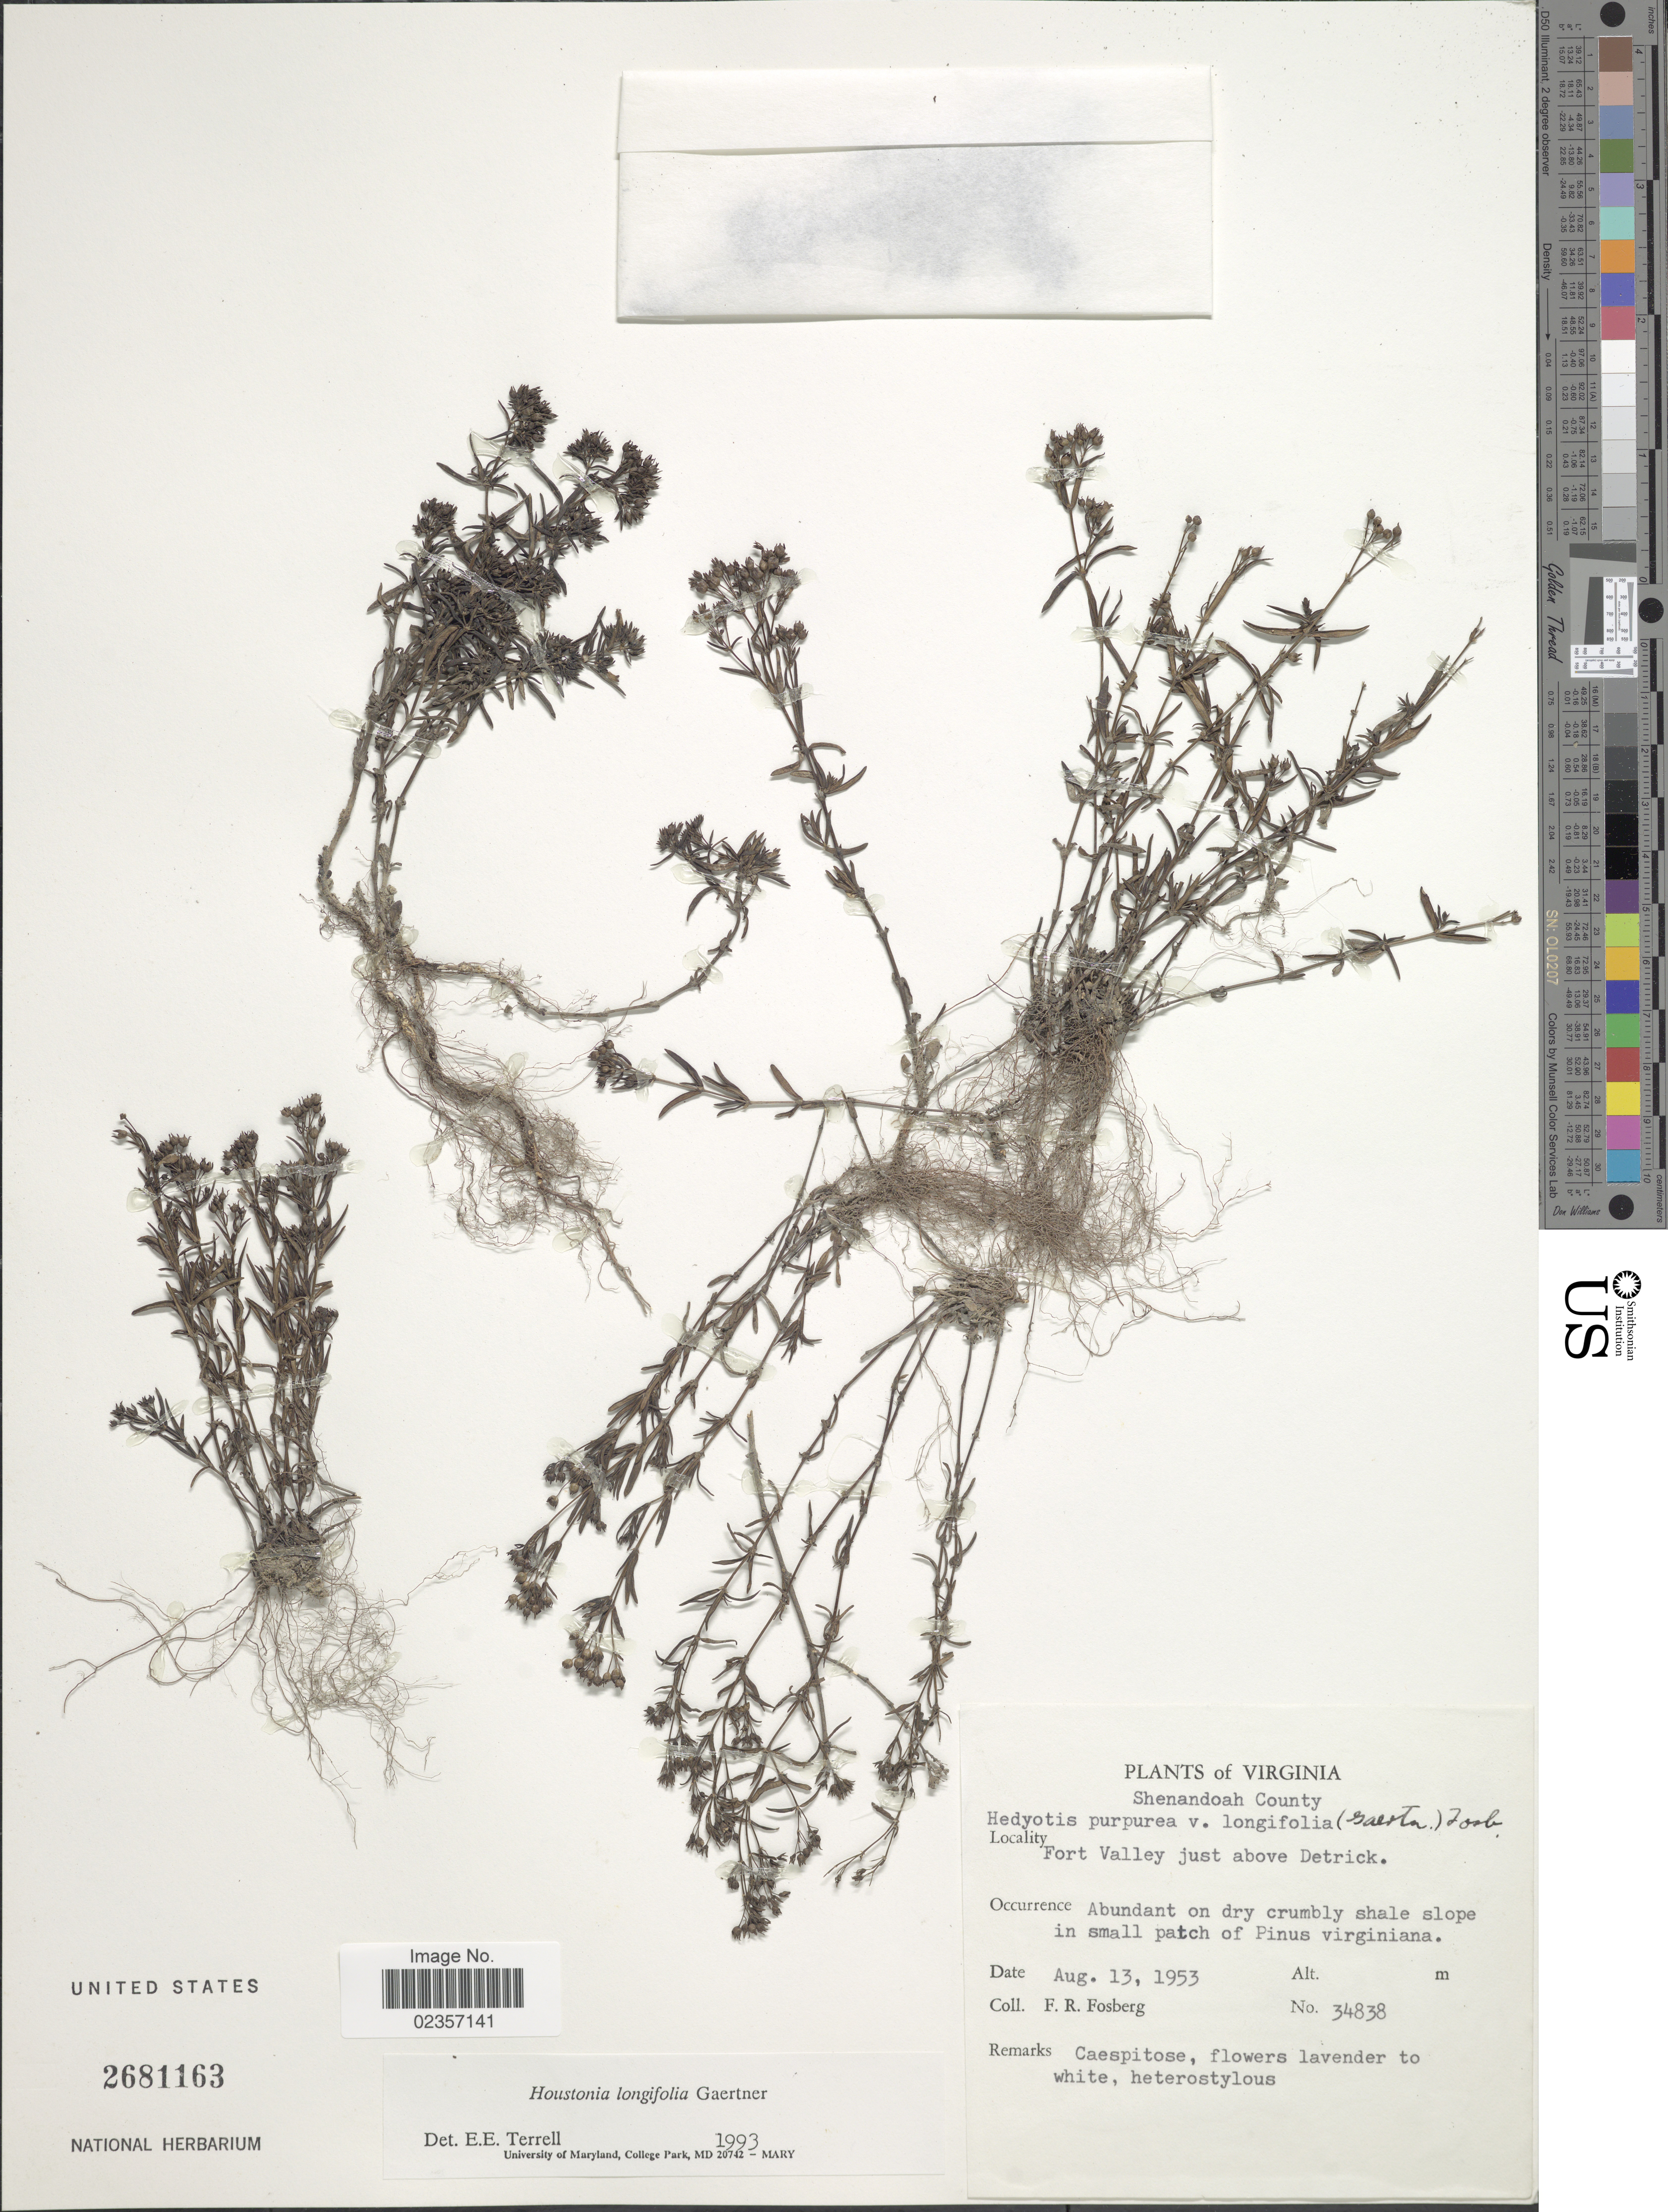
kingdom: Plantae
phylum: Tracheophyta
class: Magnoliopsida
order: Gentianales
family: Rubiaceae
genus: Houstonia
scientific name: Houstonia longifolia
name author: Gaertn.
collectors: F. R. Fosberg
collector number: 34838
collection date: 1953-08-13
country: United States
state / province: Virginia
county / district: Shenandoah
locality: Shenandoah County, Fort Valley just above Detrick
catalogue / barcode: US 2681163